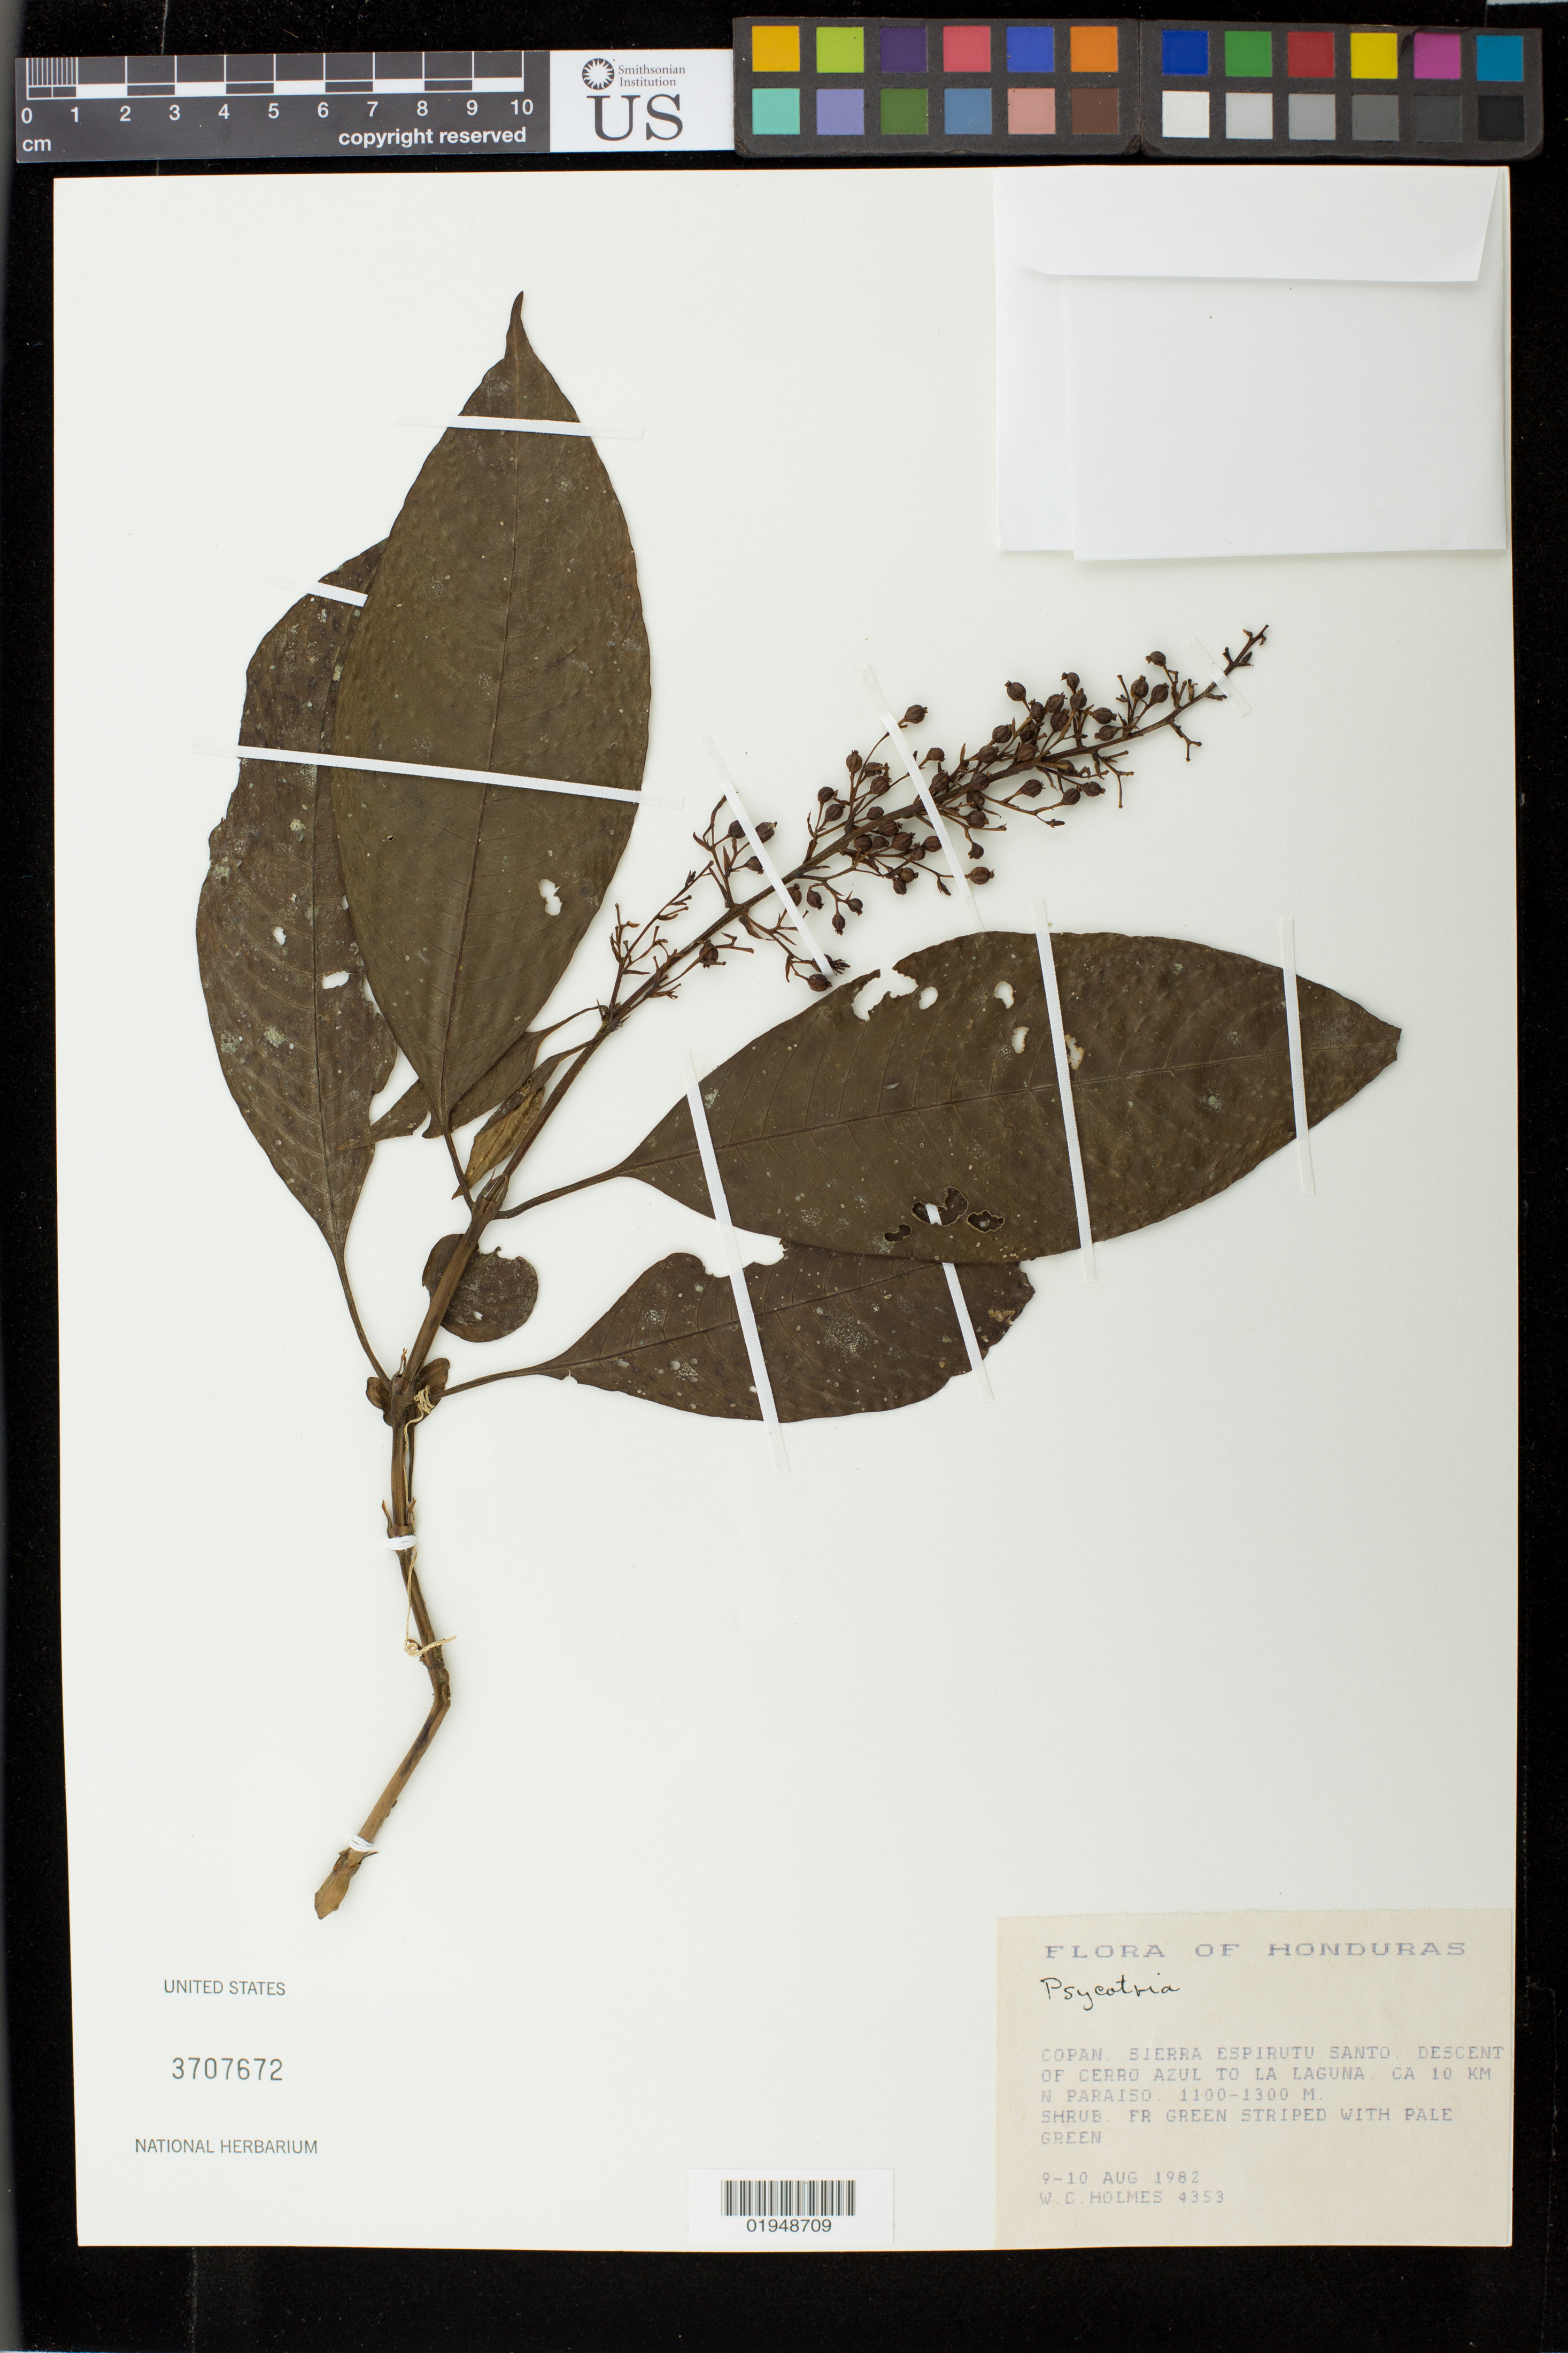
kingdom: Plantae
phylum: Tracheophyta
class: Magnoliopsida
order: Gentianales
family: Rubiaceae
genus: Psychotria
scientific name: Psychotria sp.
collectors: W. C. Holmes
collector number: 4353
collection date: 1982-08-09/1982-08-10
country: Honduras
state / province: Copán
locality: Sierra Espirutu Santo. Descent of Cerro Azul to La Laguna. Ca 10 km N Paraiso.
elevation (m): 1100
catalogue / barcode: US 3707672